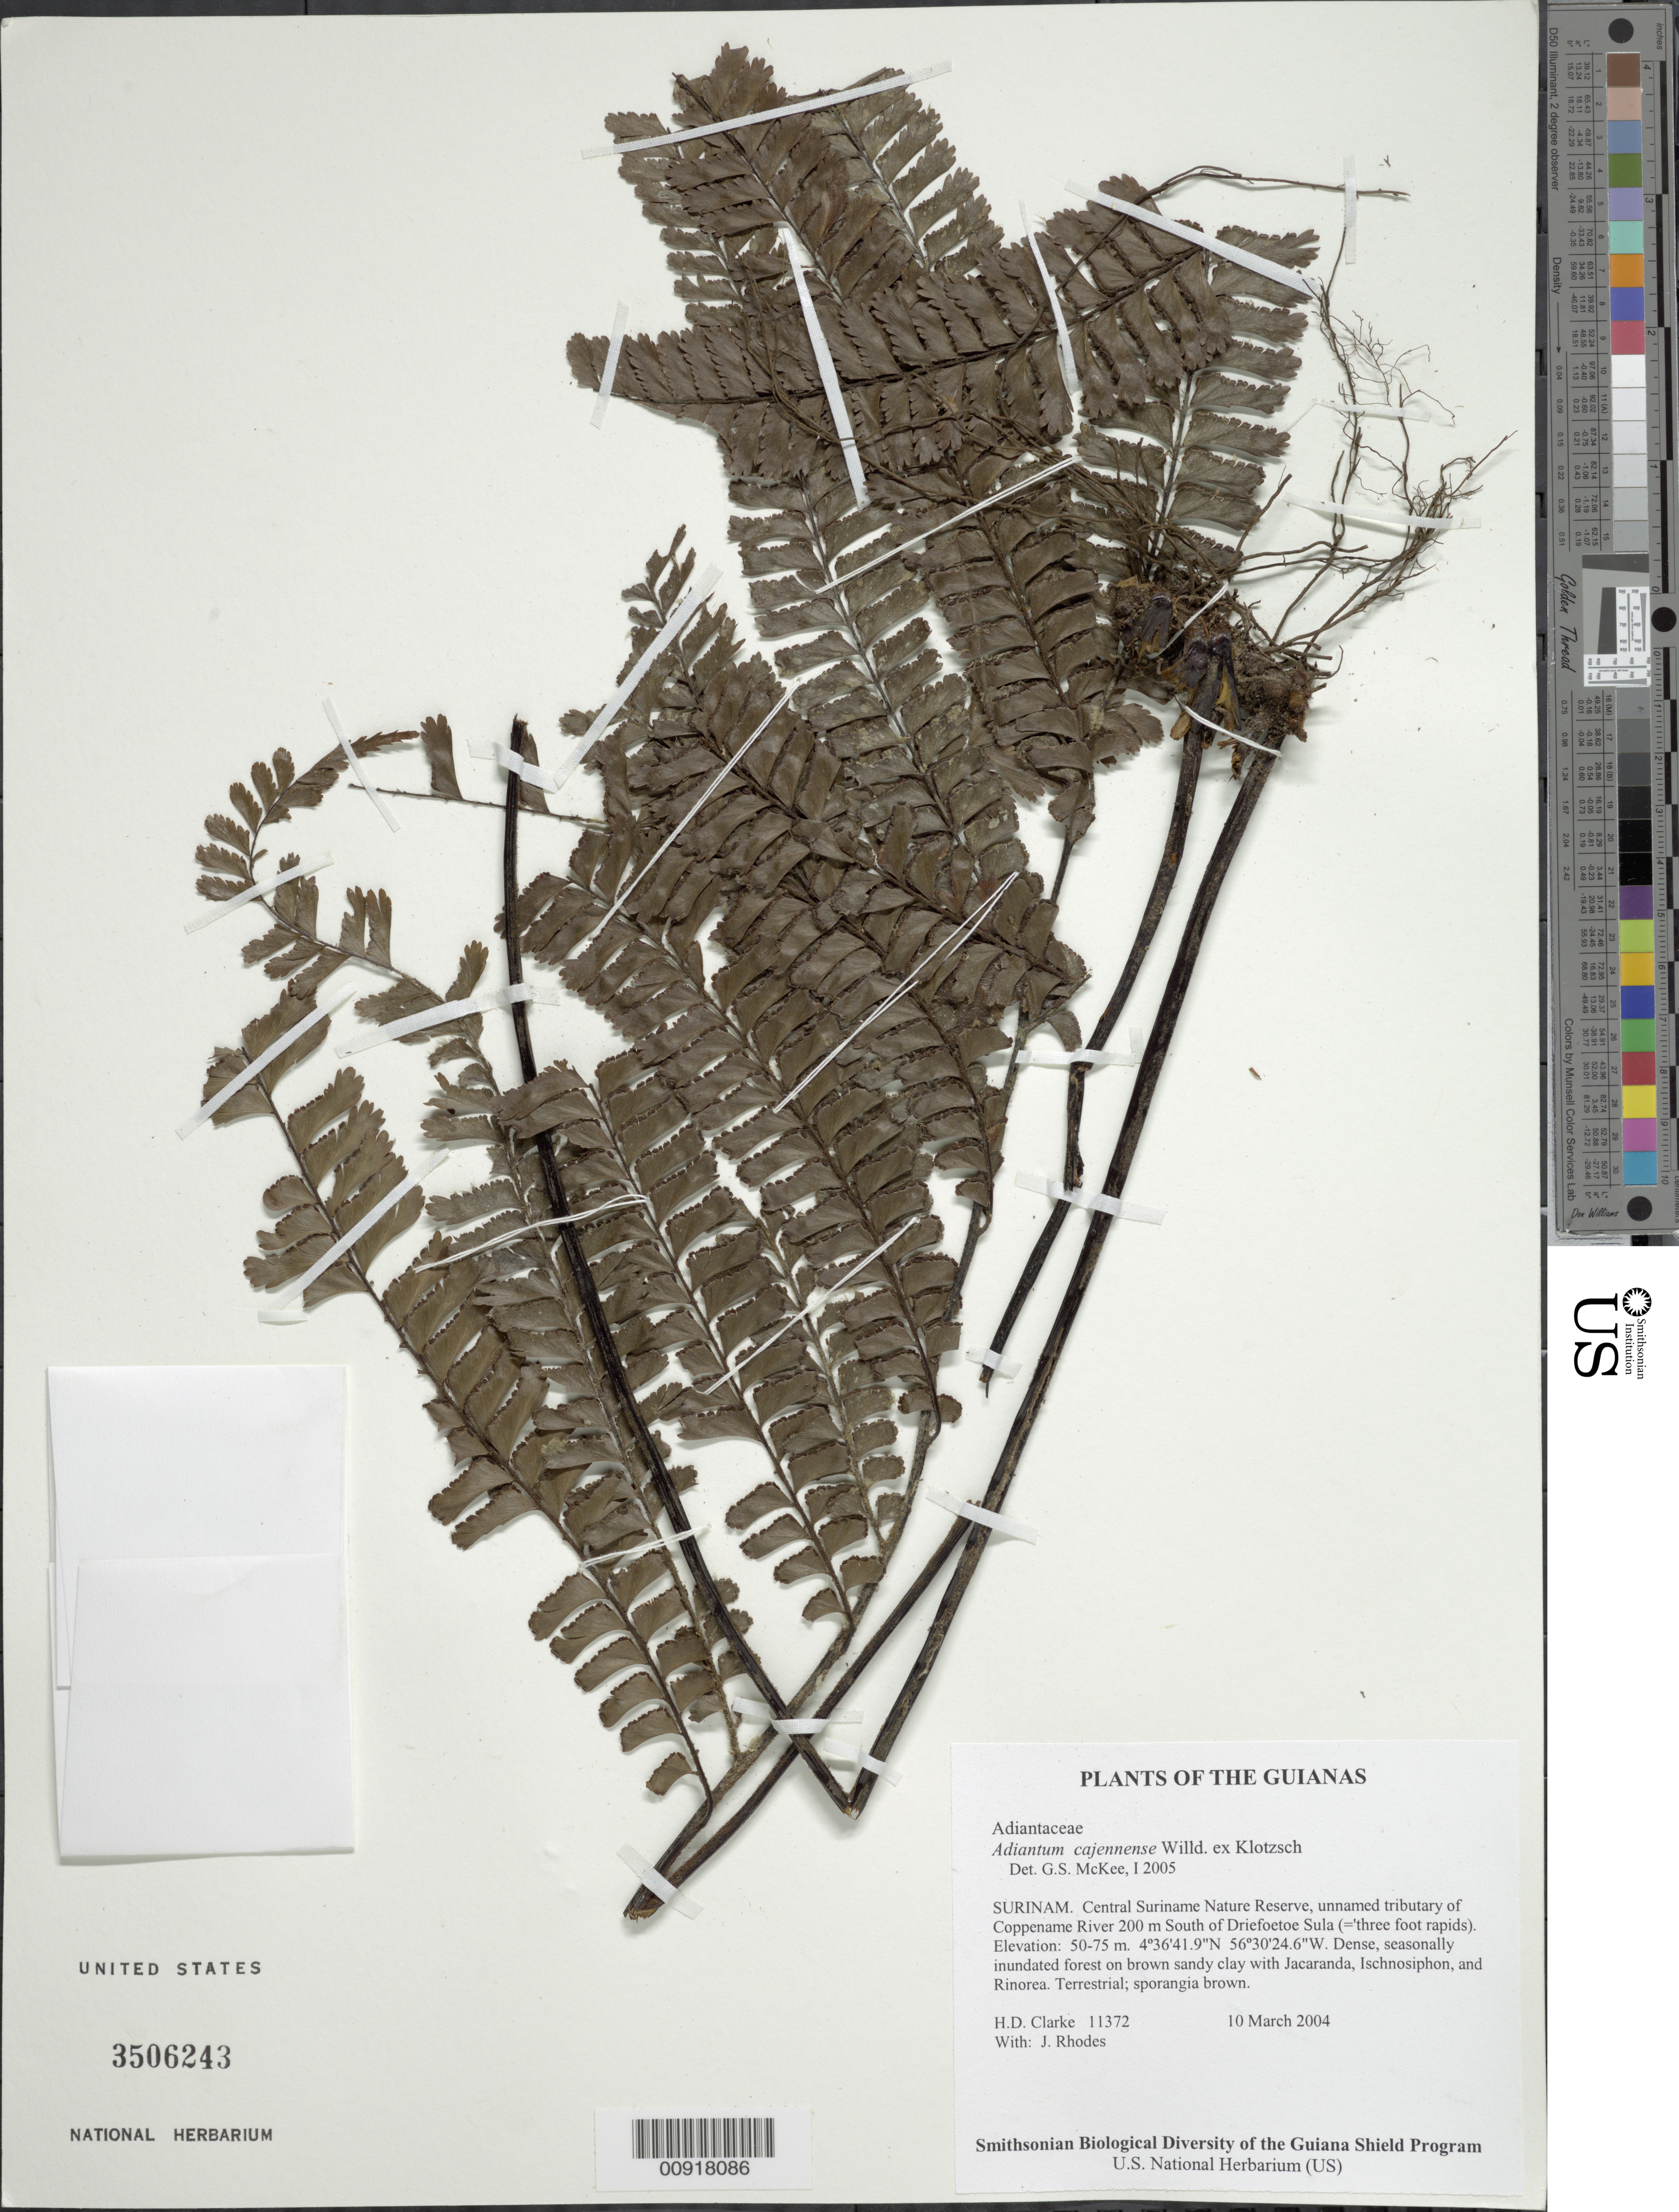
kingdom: Plantae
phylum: Tracheophyta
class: Polypodiopsida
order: Polypodiales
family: Pteridaceae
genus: Adiantum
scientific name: Adiantum cajennense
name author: Willd. ex Klotzsch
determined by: McKee, G. S., (US), NMNH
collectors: H. D. Clarke & J. Rhodes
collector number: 11372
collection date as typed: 10 March 2004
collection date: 2004-03-10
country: Suriname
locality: Central Suriname Nature Reserve, unnamed tributary of Coppename River 200 m South of Driefoetoe Sula (='three foot rapids)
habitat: Dense, seasonally inundated forest on brown sandy clay with Jacaranda, Ischnosiphon, and Rinorea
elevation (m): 50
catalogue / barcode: US 3506243